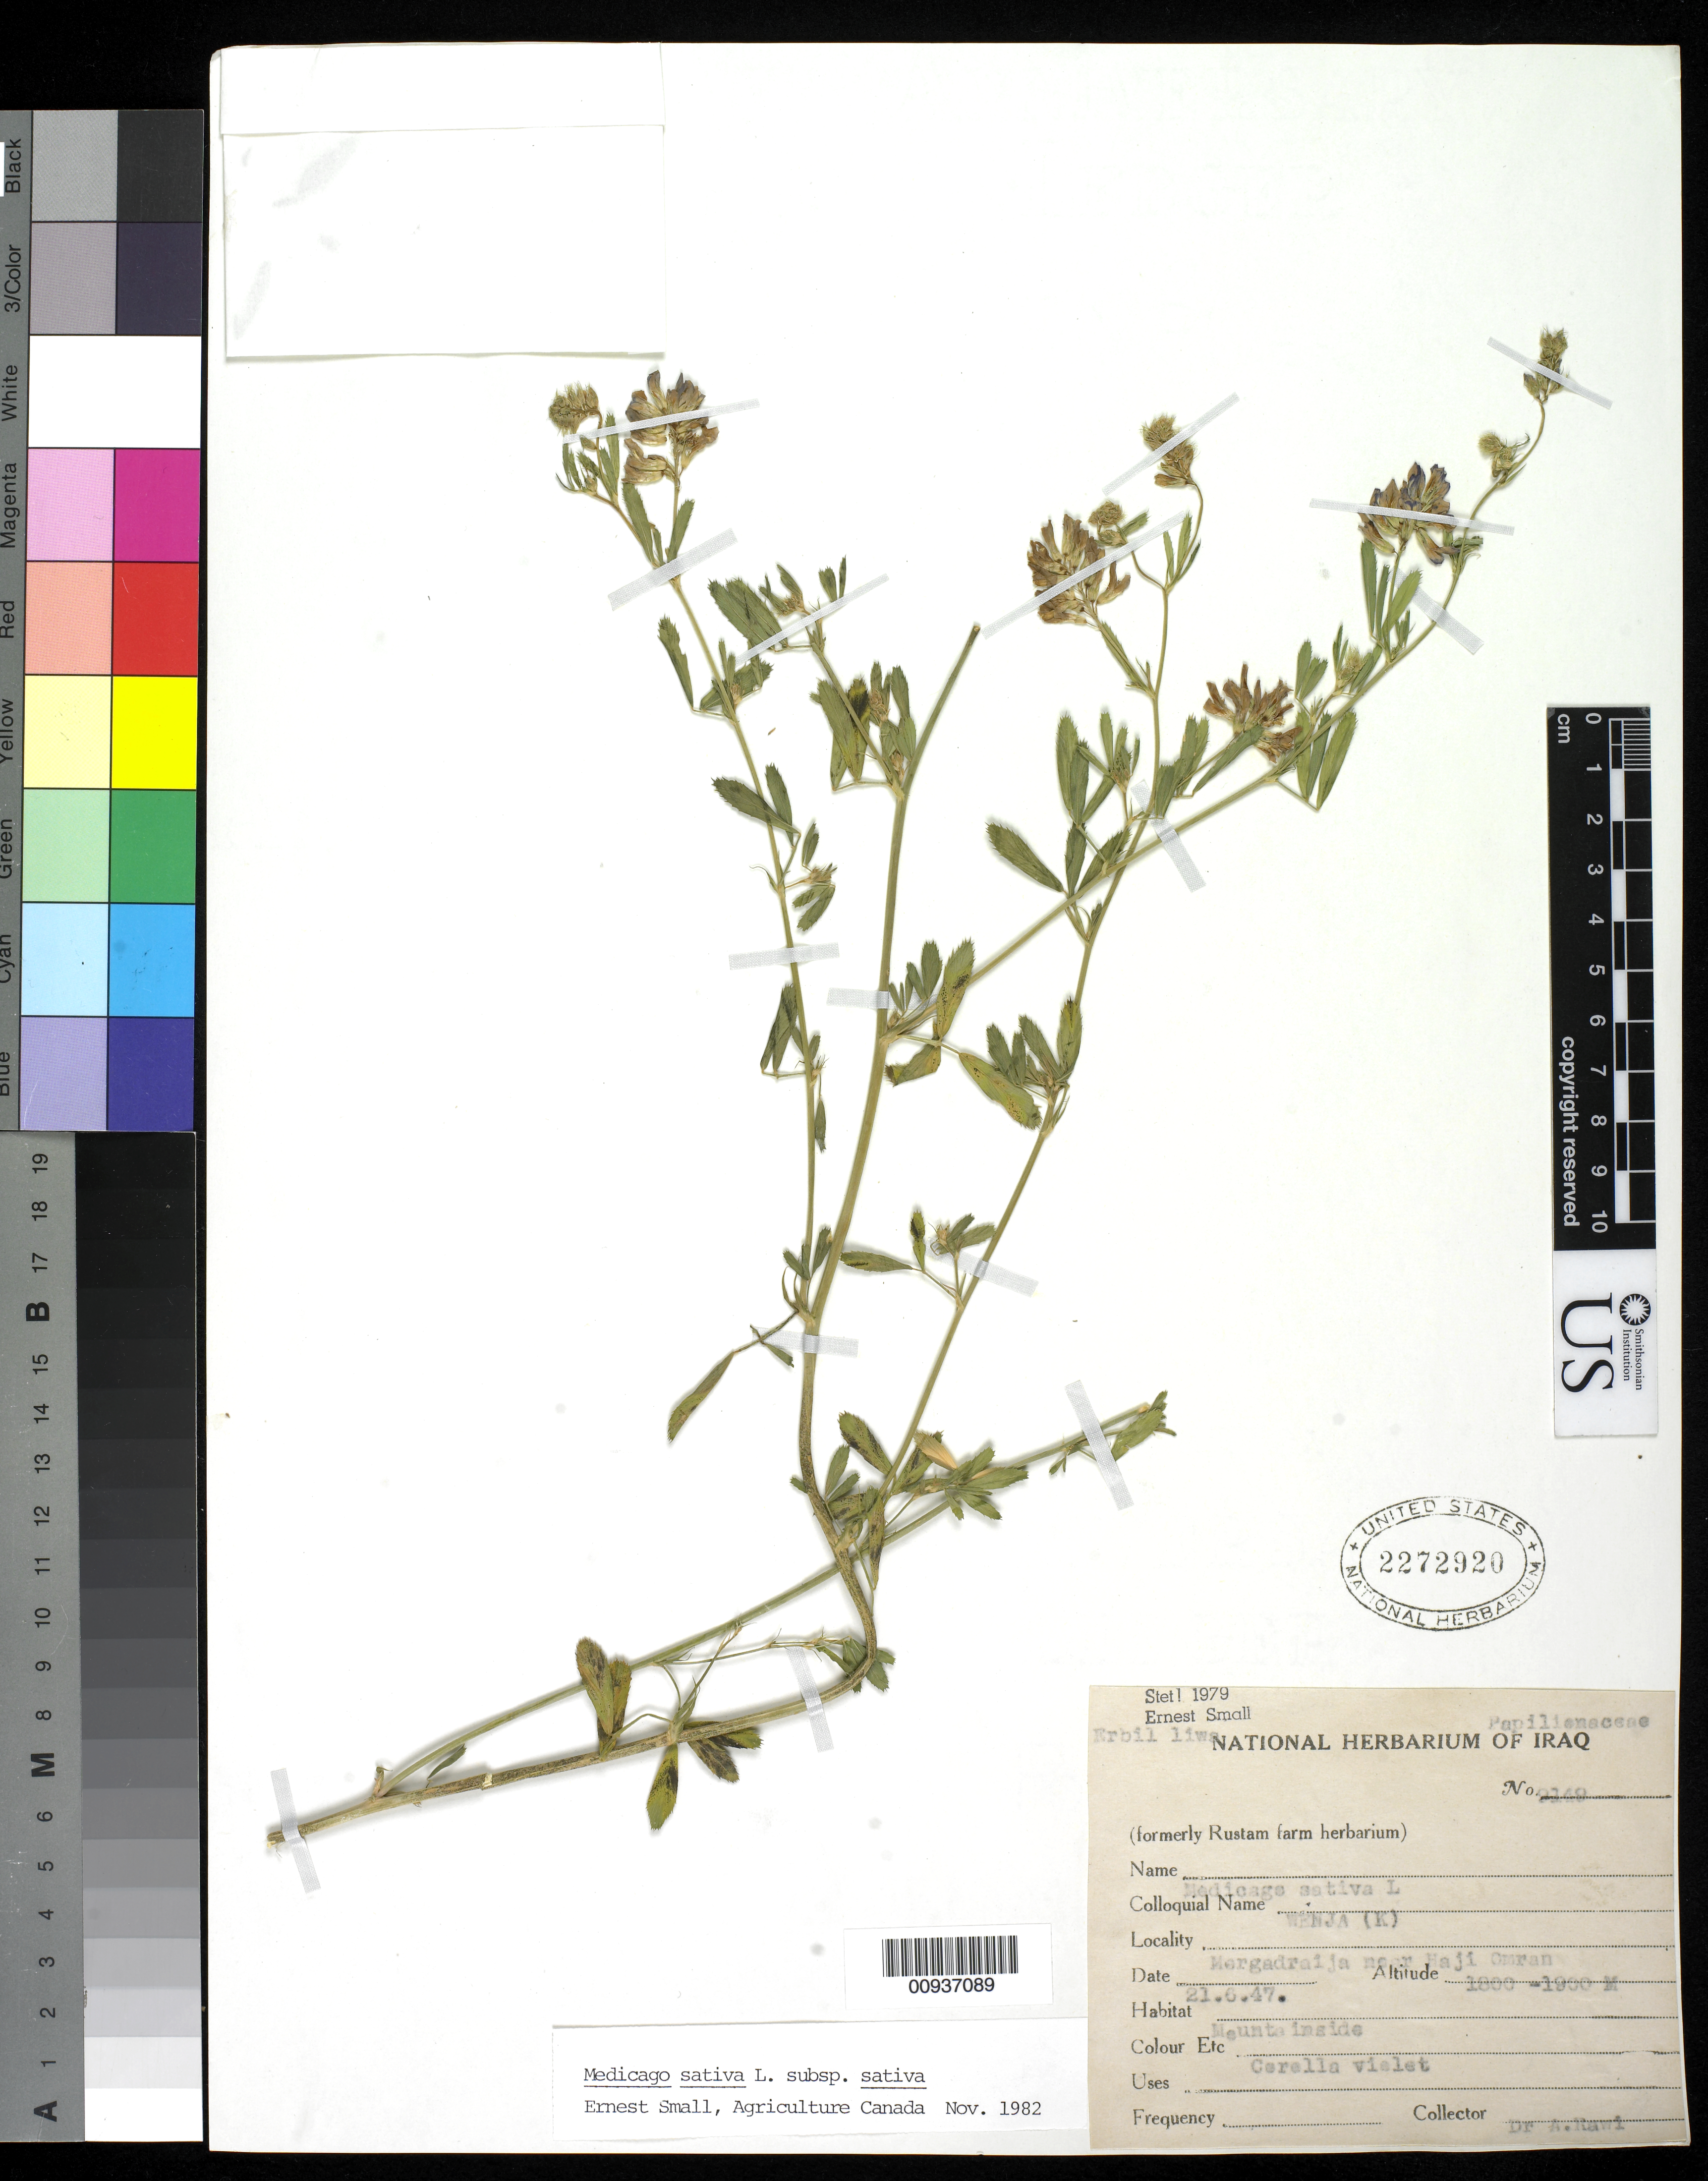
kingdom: Plantae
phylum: Tracheophyta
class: Magnoliopsida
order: Fabales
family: Fabaceae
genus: Medicago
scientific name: Medicago sativa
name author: L.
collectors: A. Rawi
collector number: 9149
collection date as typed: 21 Jun 1947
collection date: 1947-06-21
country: Iraq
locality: Erbil liwa, Nergadraija near Haji Omran.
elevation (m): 1800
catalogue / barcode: US 2272920